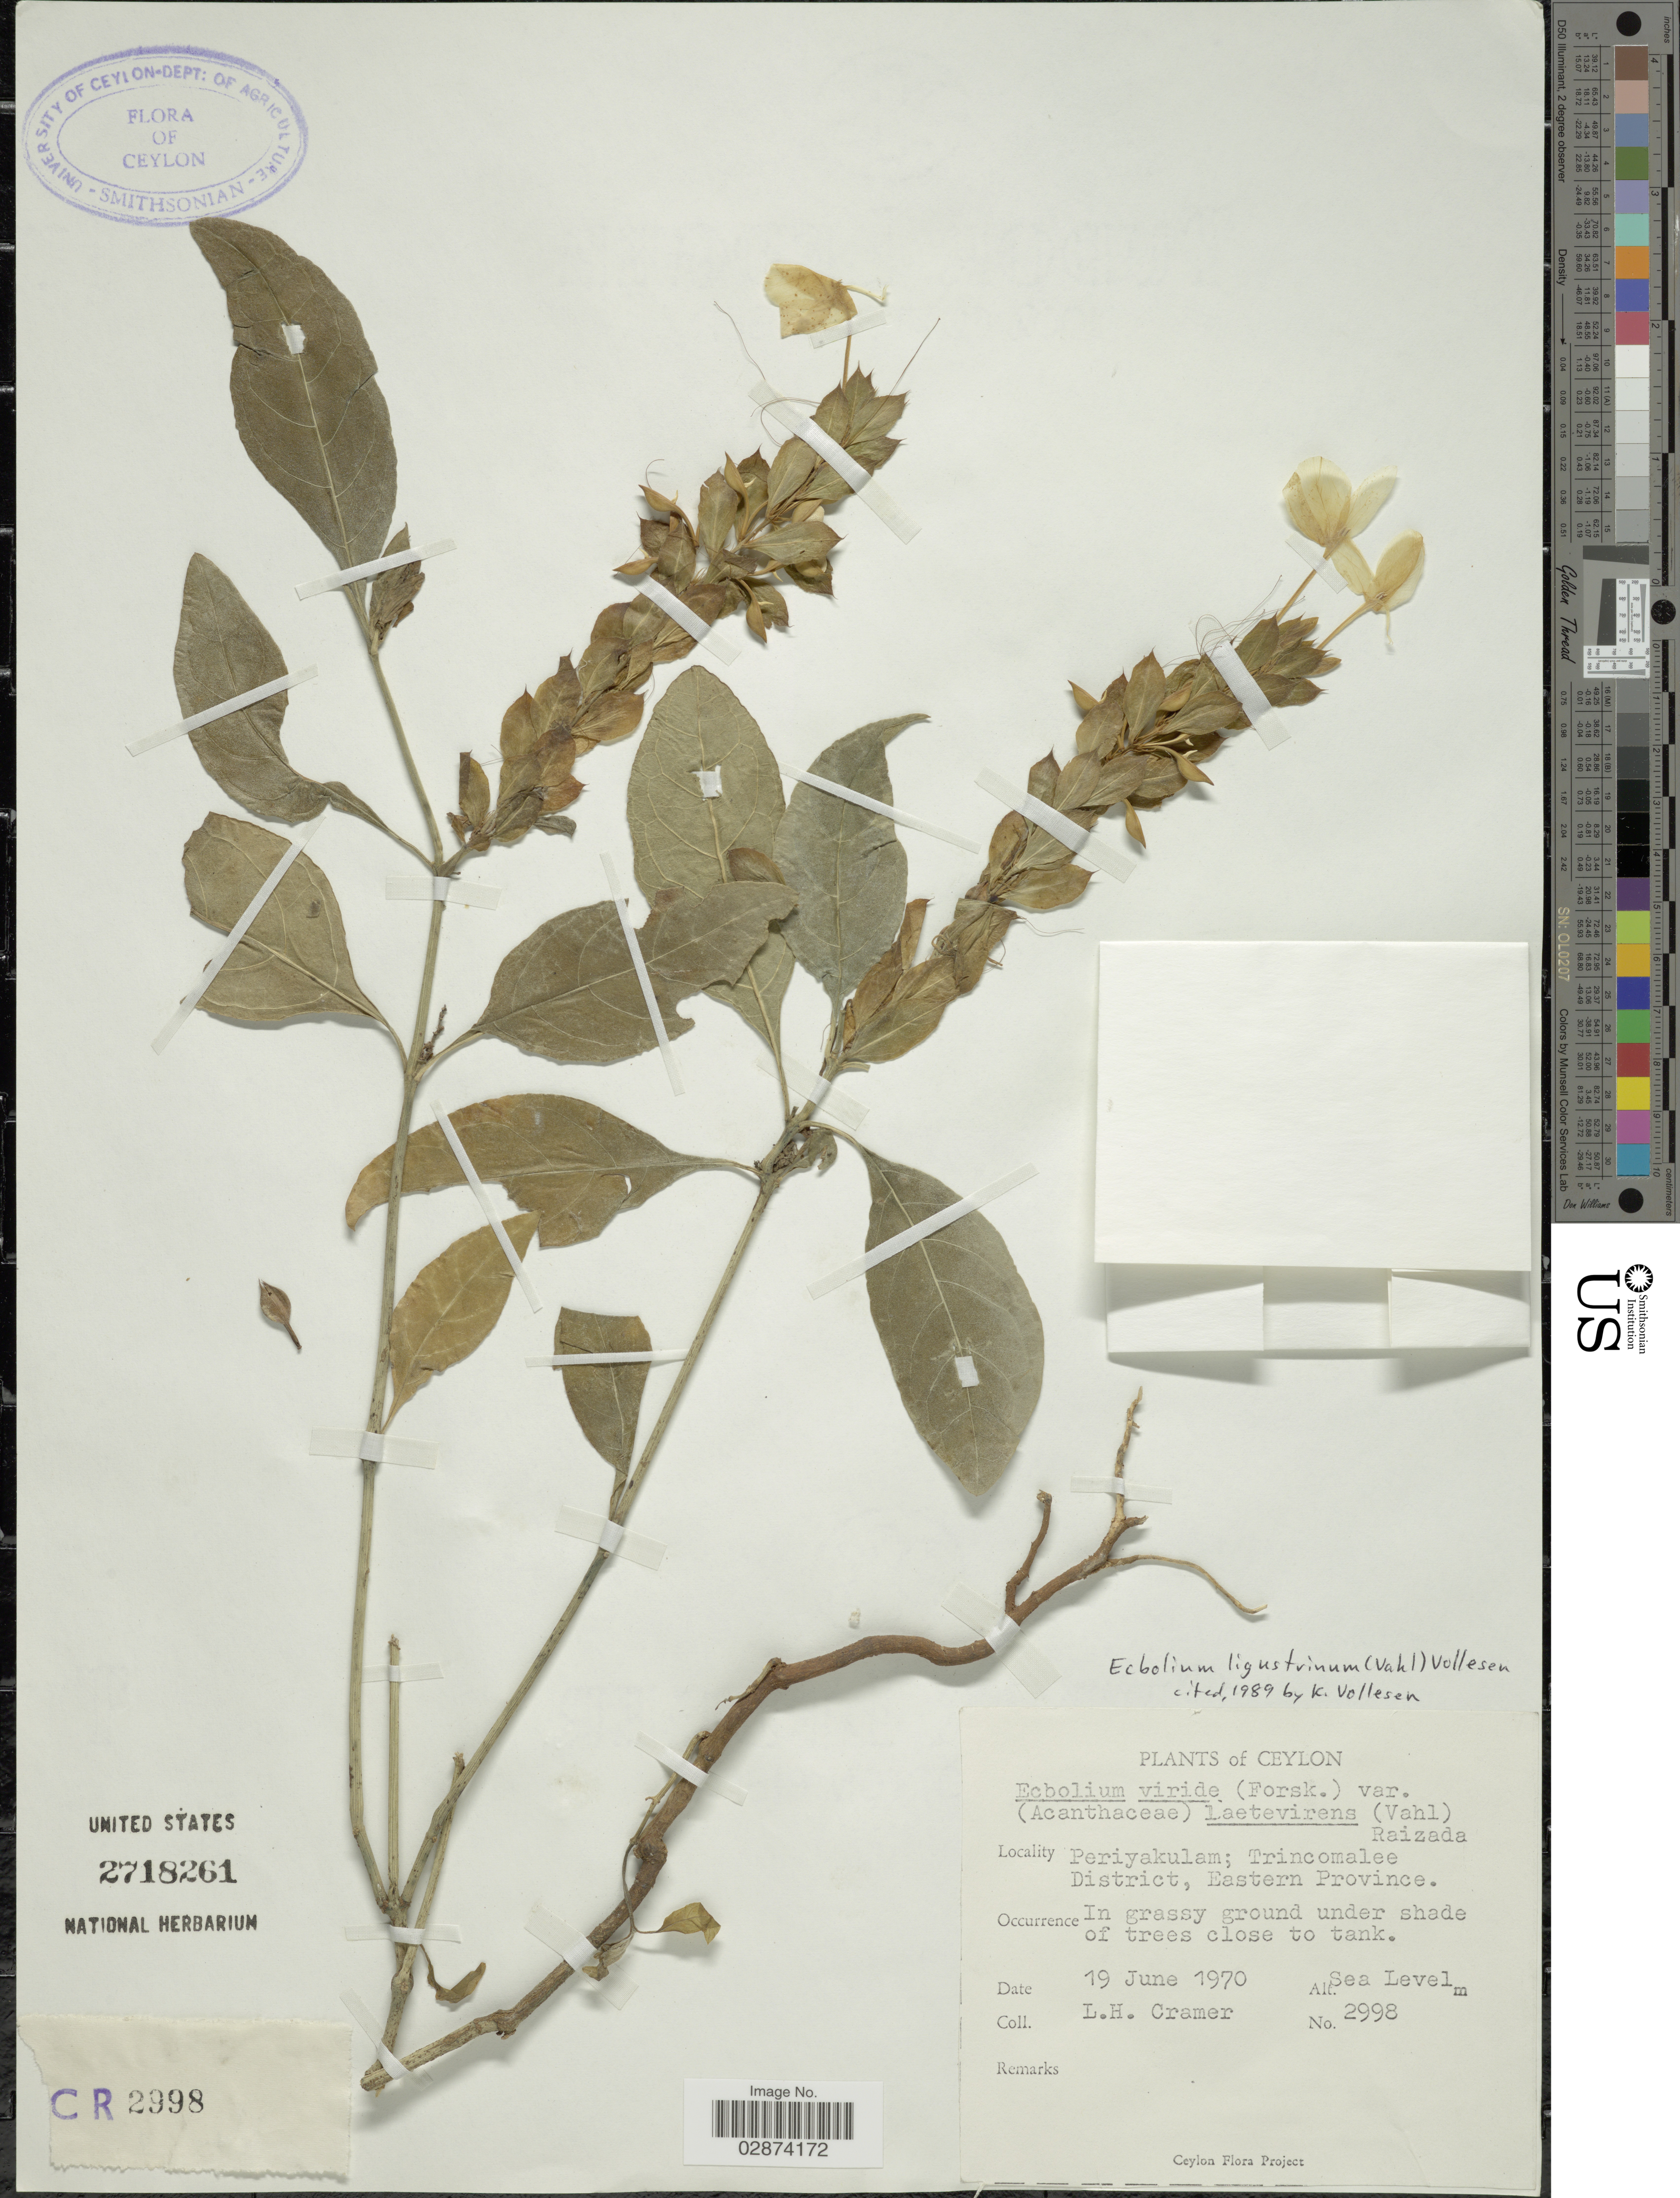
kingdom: Plantae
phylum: Tracheophyta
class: Magnoliopsida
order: Lamiales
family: Acanthaceae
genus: Ecbolium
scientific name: Ecbolium ligustrinum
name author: (Vahl) Vollesen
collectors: L. H. Cramer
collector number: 2998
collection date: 1970-06-19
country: Sri Lanka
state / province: Eastern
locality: Ceylon. Periyakulam; Trincomalee District.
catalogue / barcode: US 2718261